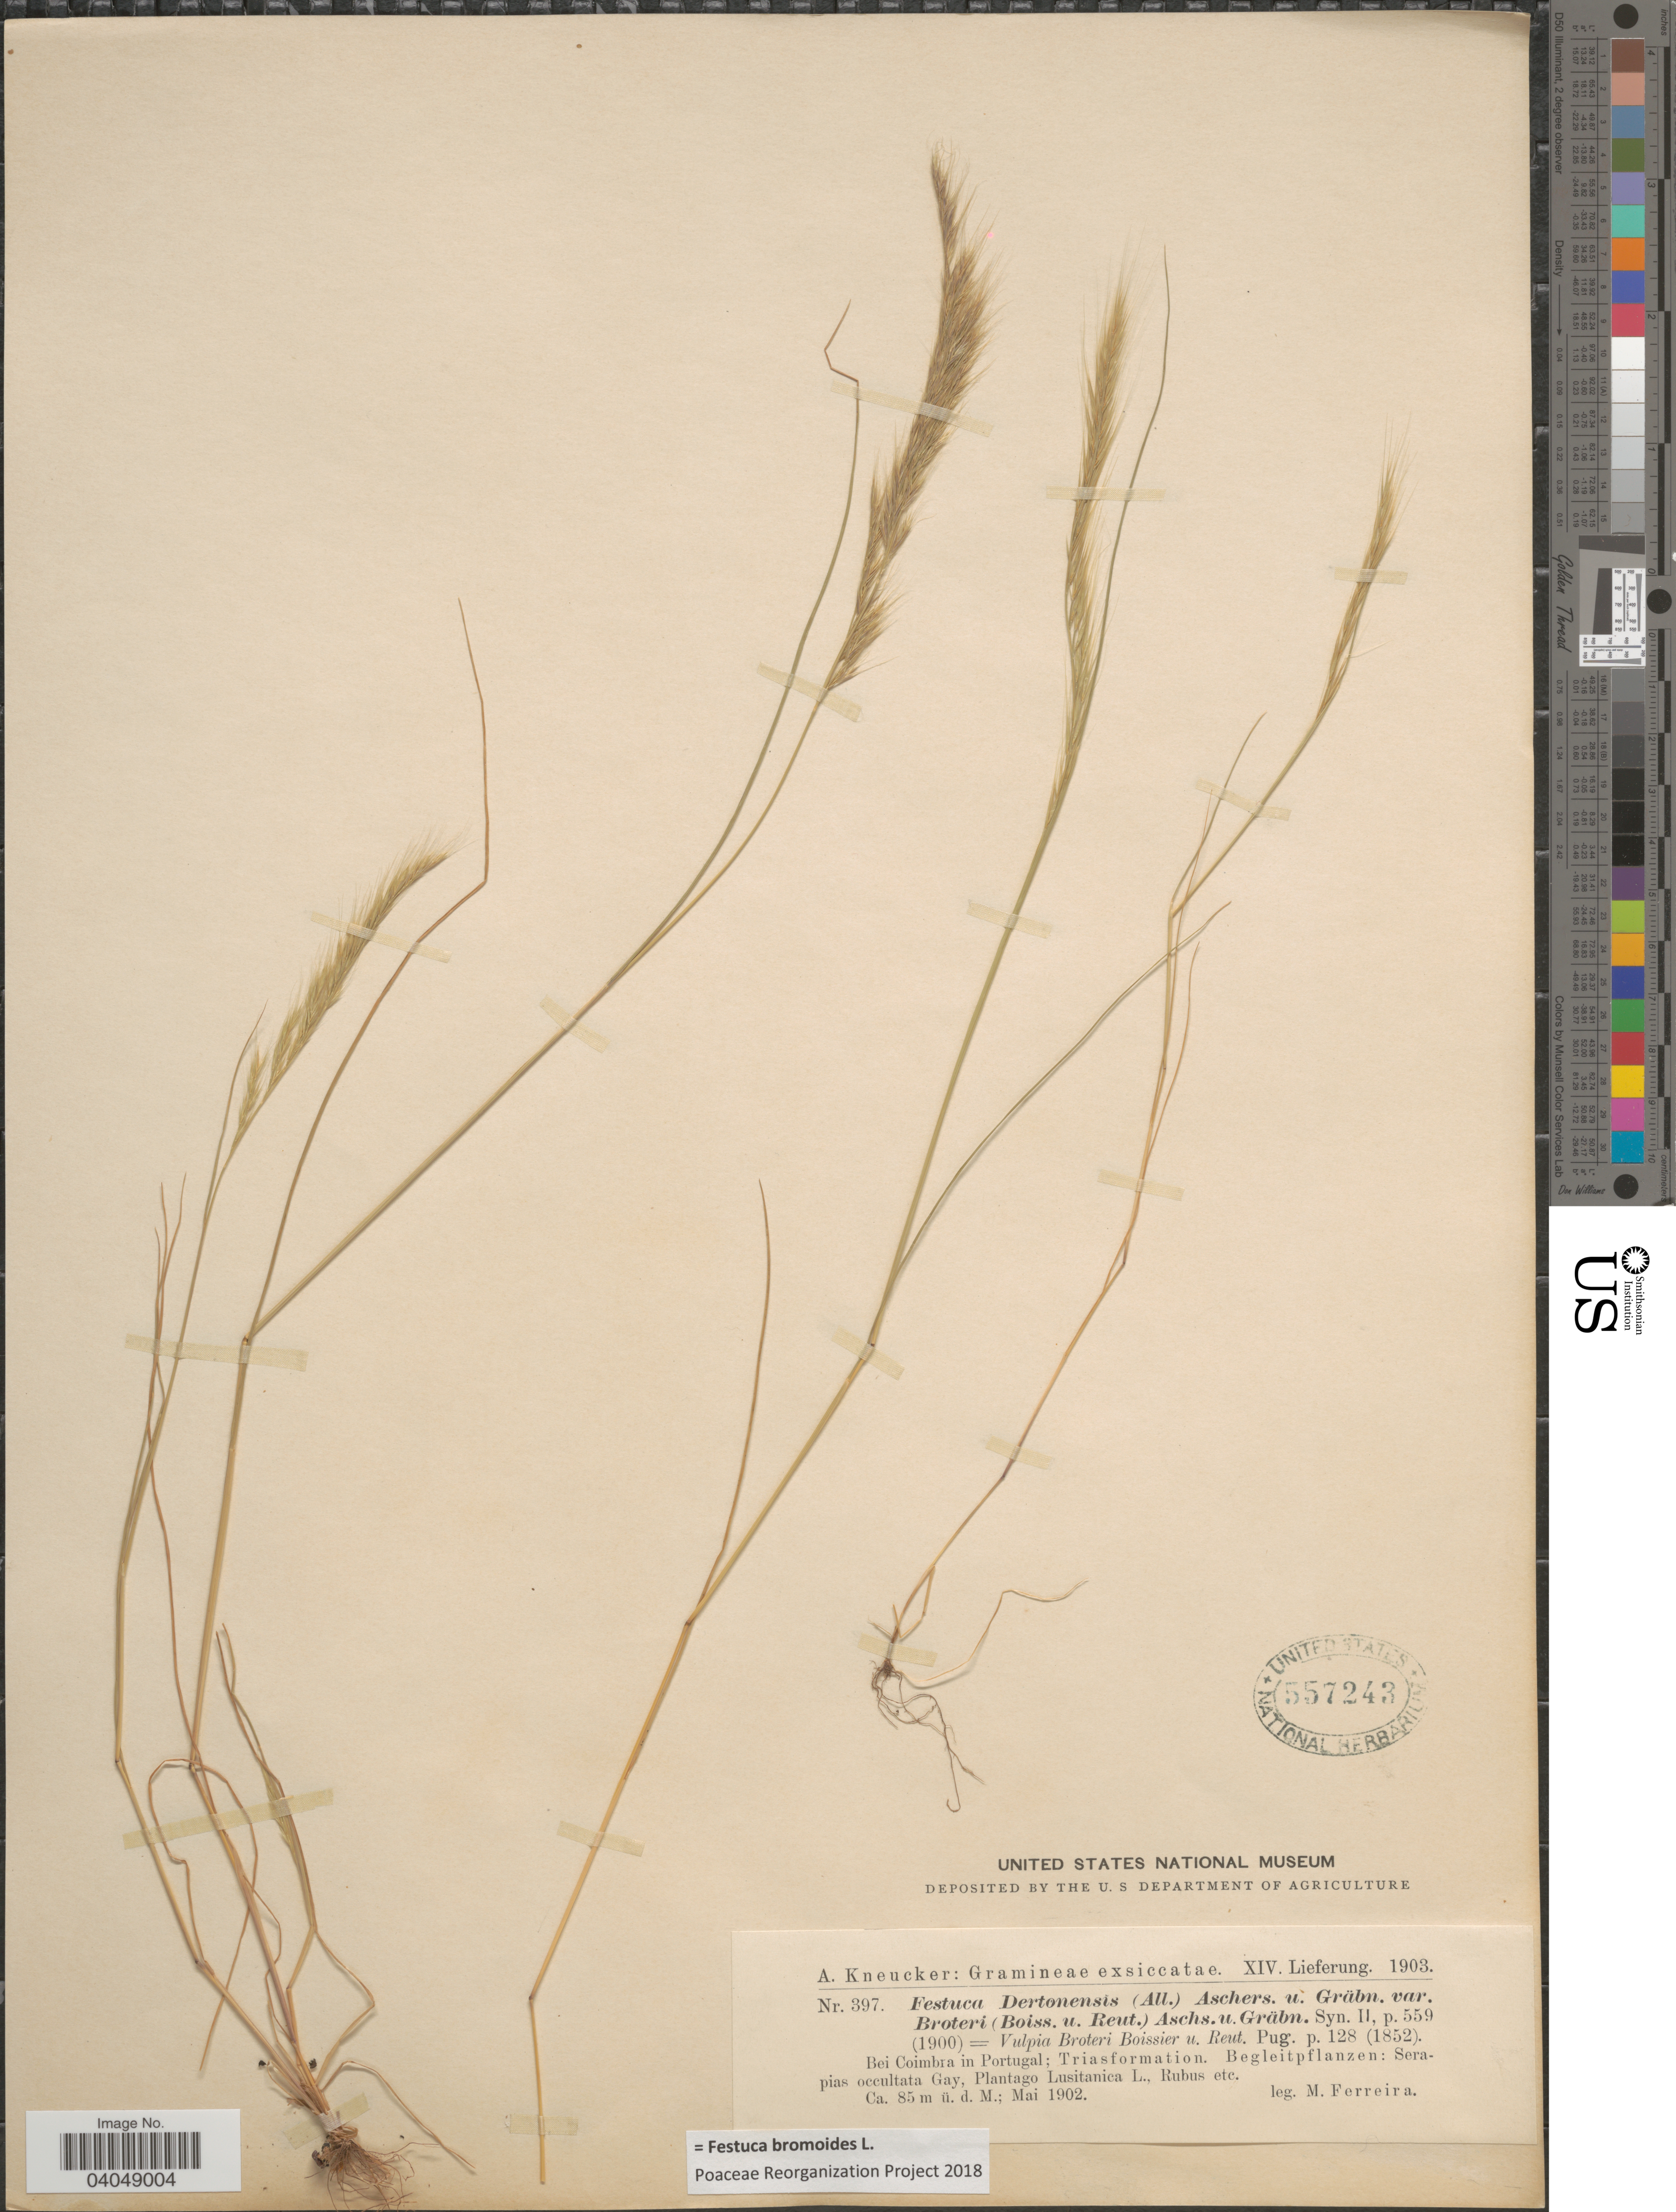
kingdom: Plantae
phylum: Tracheophyta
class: Liliopsida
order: Poales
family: Poaceae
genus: Festuca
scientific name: Festuca bromoides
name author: L.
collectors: M. Ferreira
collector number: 397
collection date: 1902-05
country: Portugal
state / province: Coimbra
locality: Bei Coimbra in Portugal; Triasformation.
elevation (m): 85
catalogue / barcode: US 557243